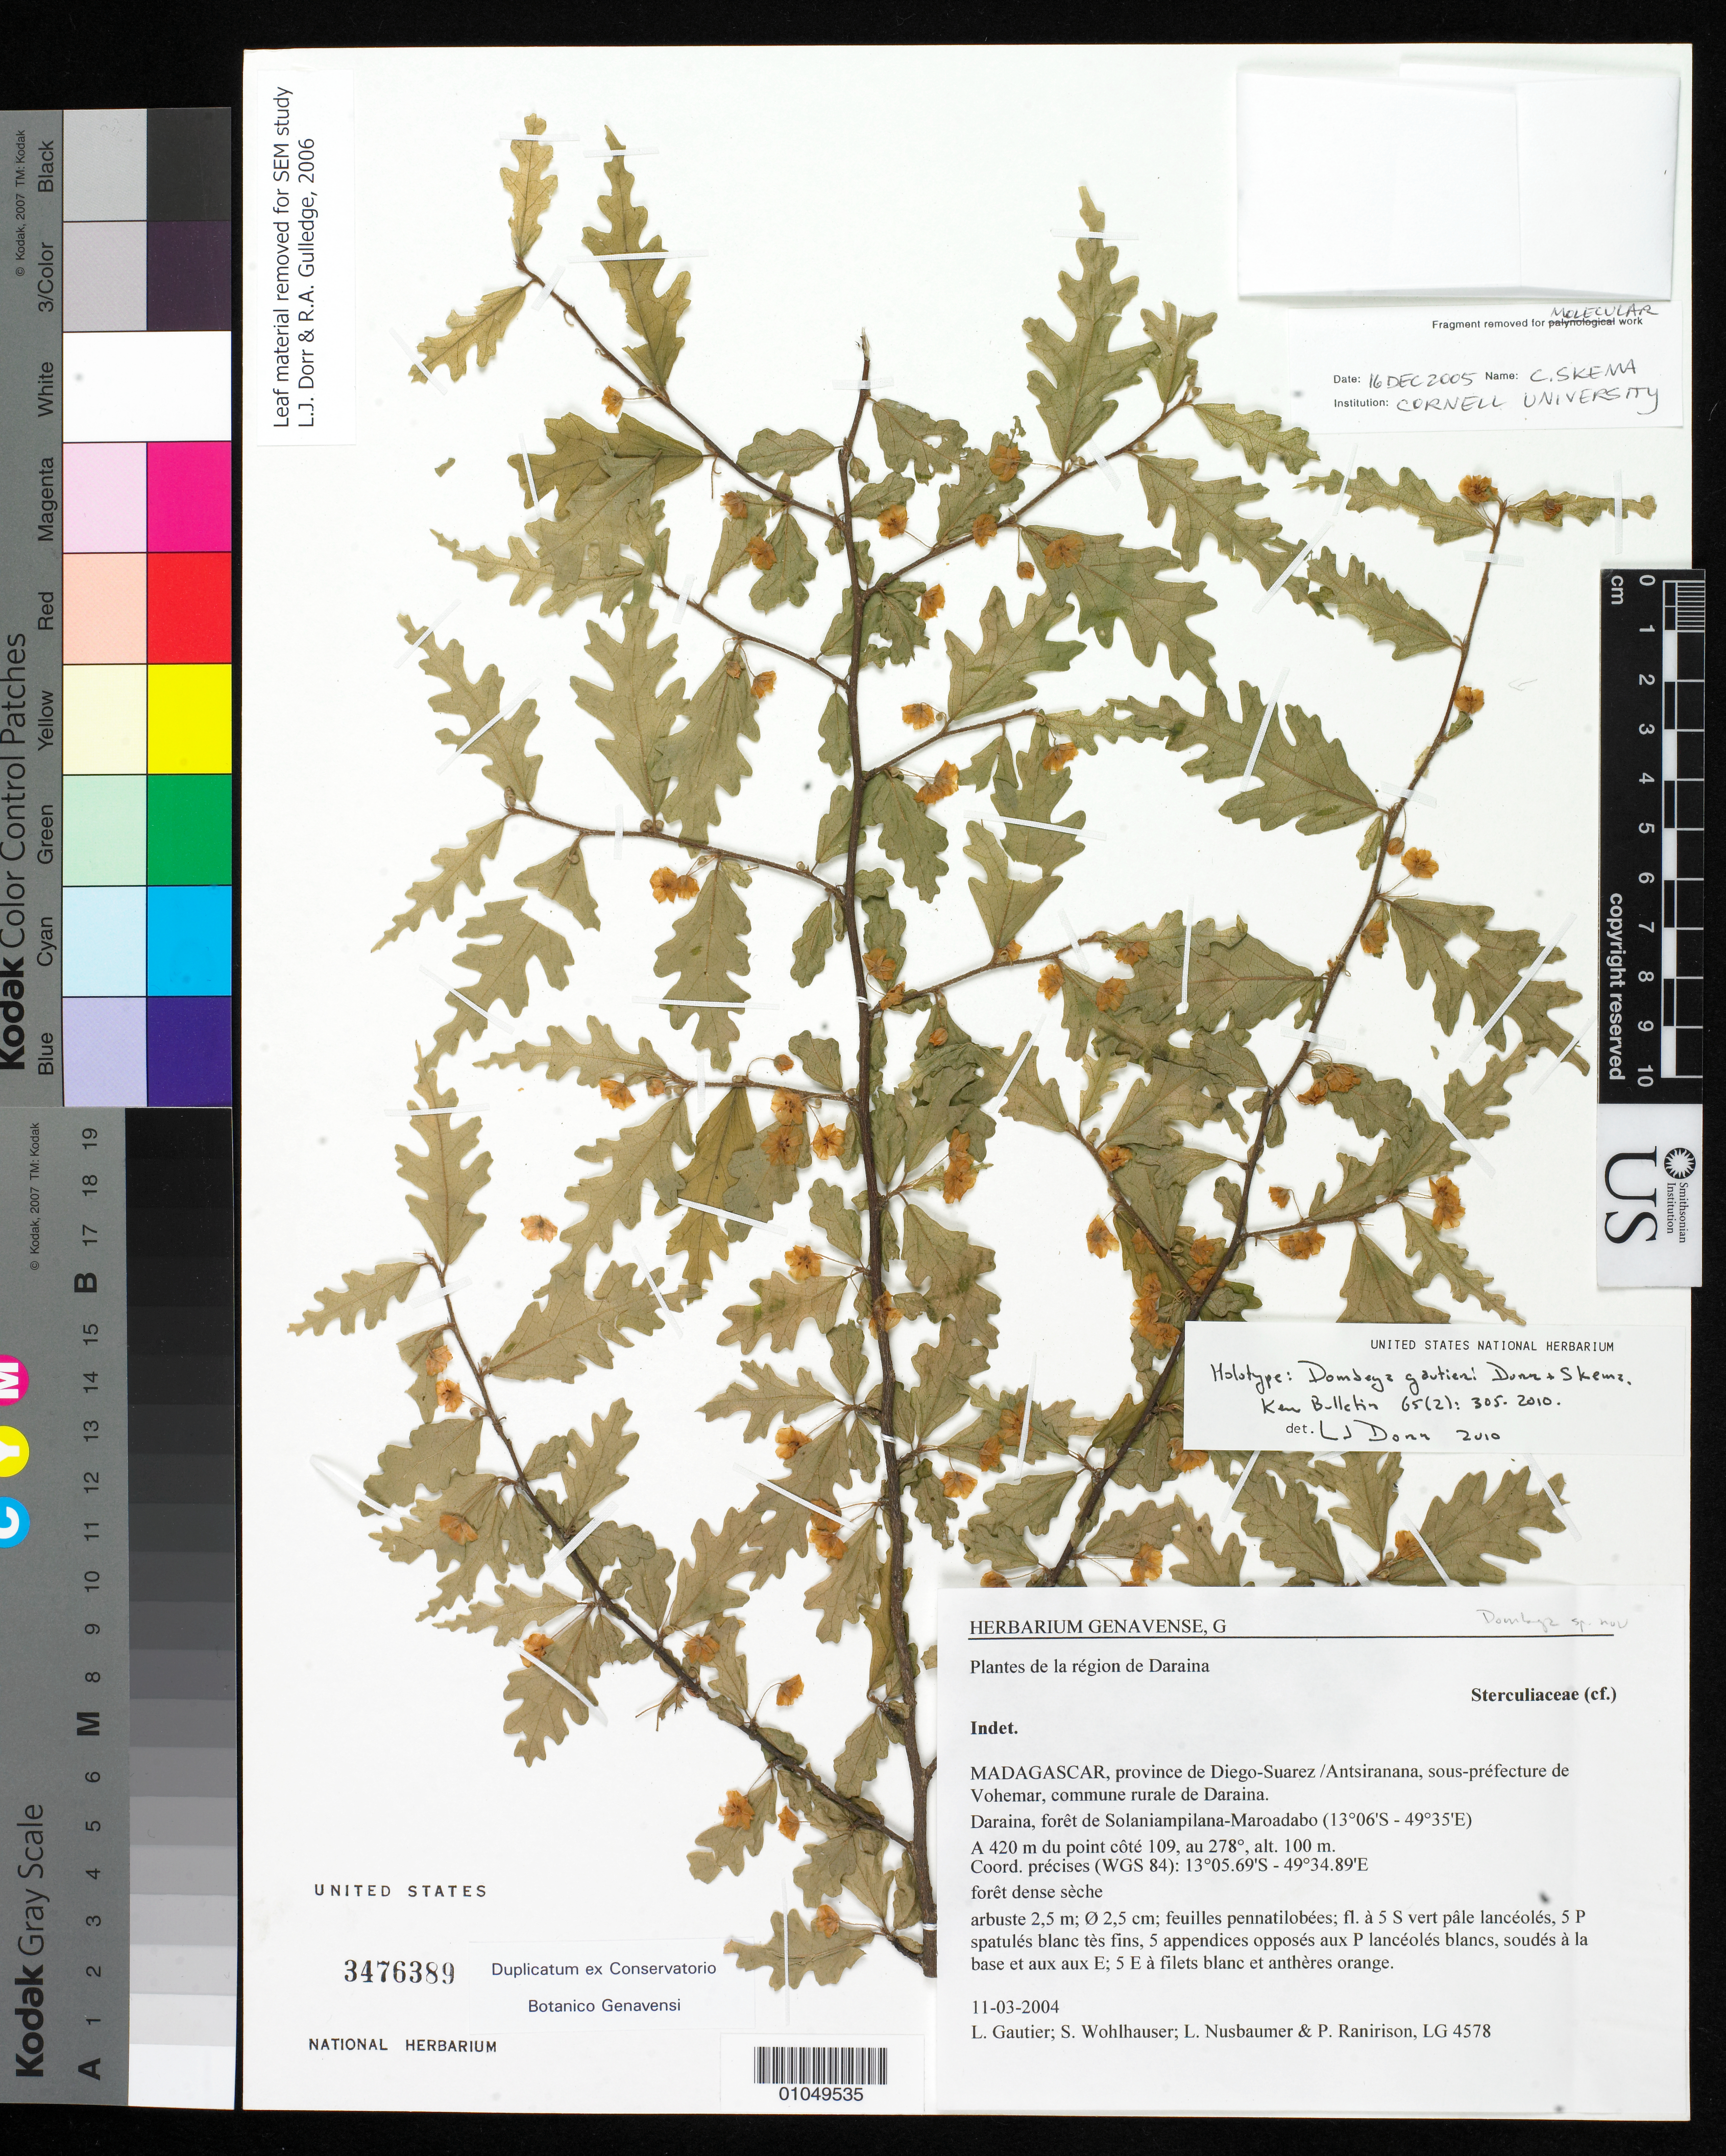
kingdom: Plantae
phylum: Tracheophyta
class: Magnoliopsida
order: Malvales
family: Malvaceae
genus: Dombeya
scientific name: Dombeya gautieri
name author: Dorr & Skema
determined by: Dorr, L. J., (BOT), Smithsonian Institution - National Museum of Natural History (UNITED STATES)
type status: Holotype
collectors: L. Gautier, S. Wohlhauser, L. Nusbaumer & P. Ranirison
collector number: LG 4578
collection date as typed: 11 Mar 2004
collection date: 2004-03-11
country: Madagascar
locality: Province de Diego-Suarez/Antsiranana, sous-préfecture de Vohemar, commune rurale de Daraina. Daraina, forêt de Solaniampilana-Maroadabo.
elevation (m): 100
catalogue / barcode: US 3476389